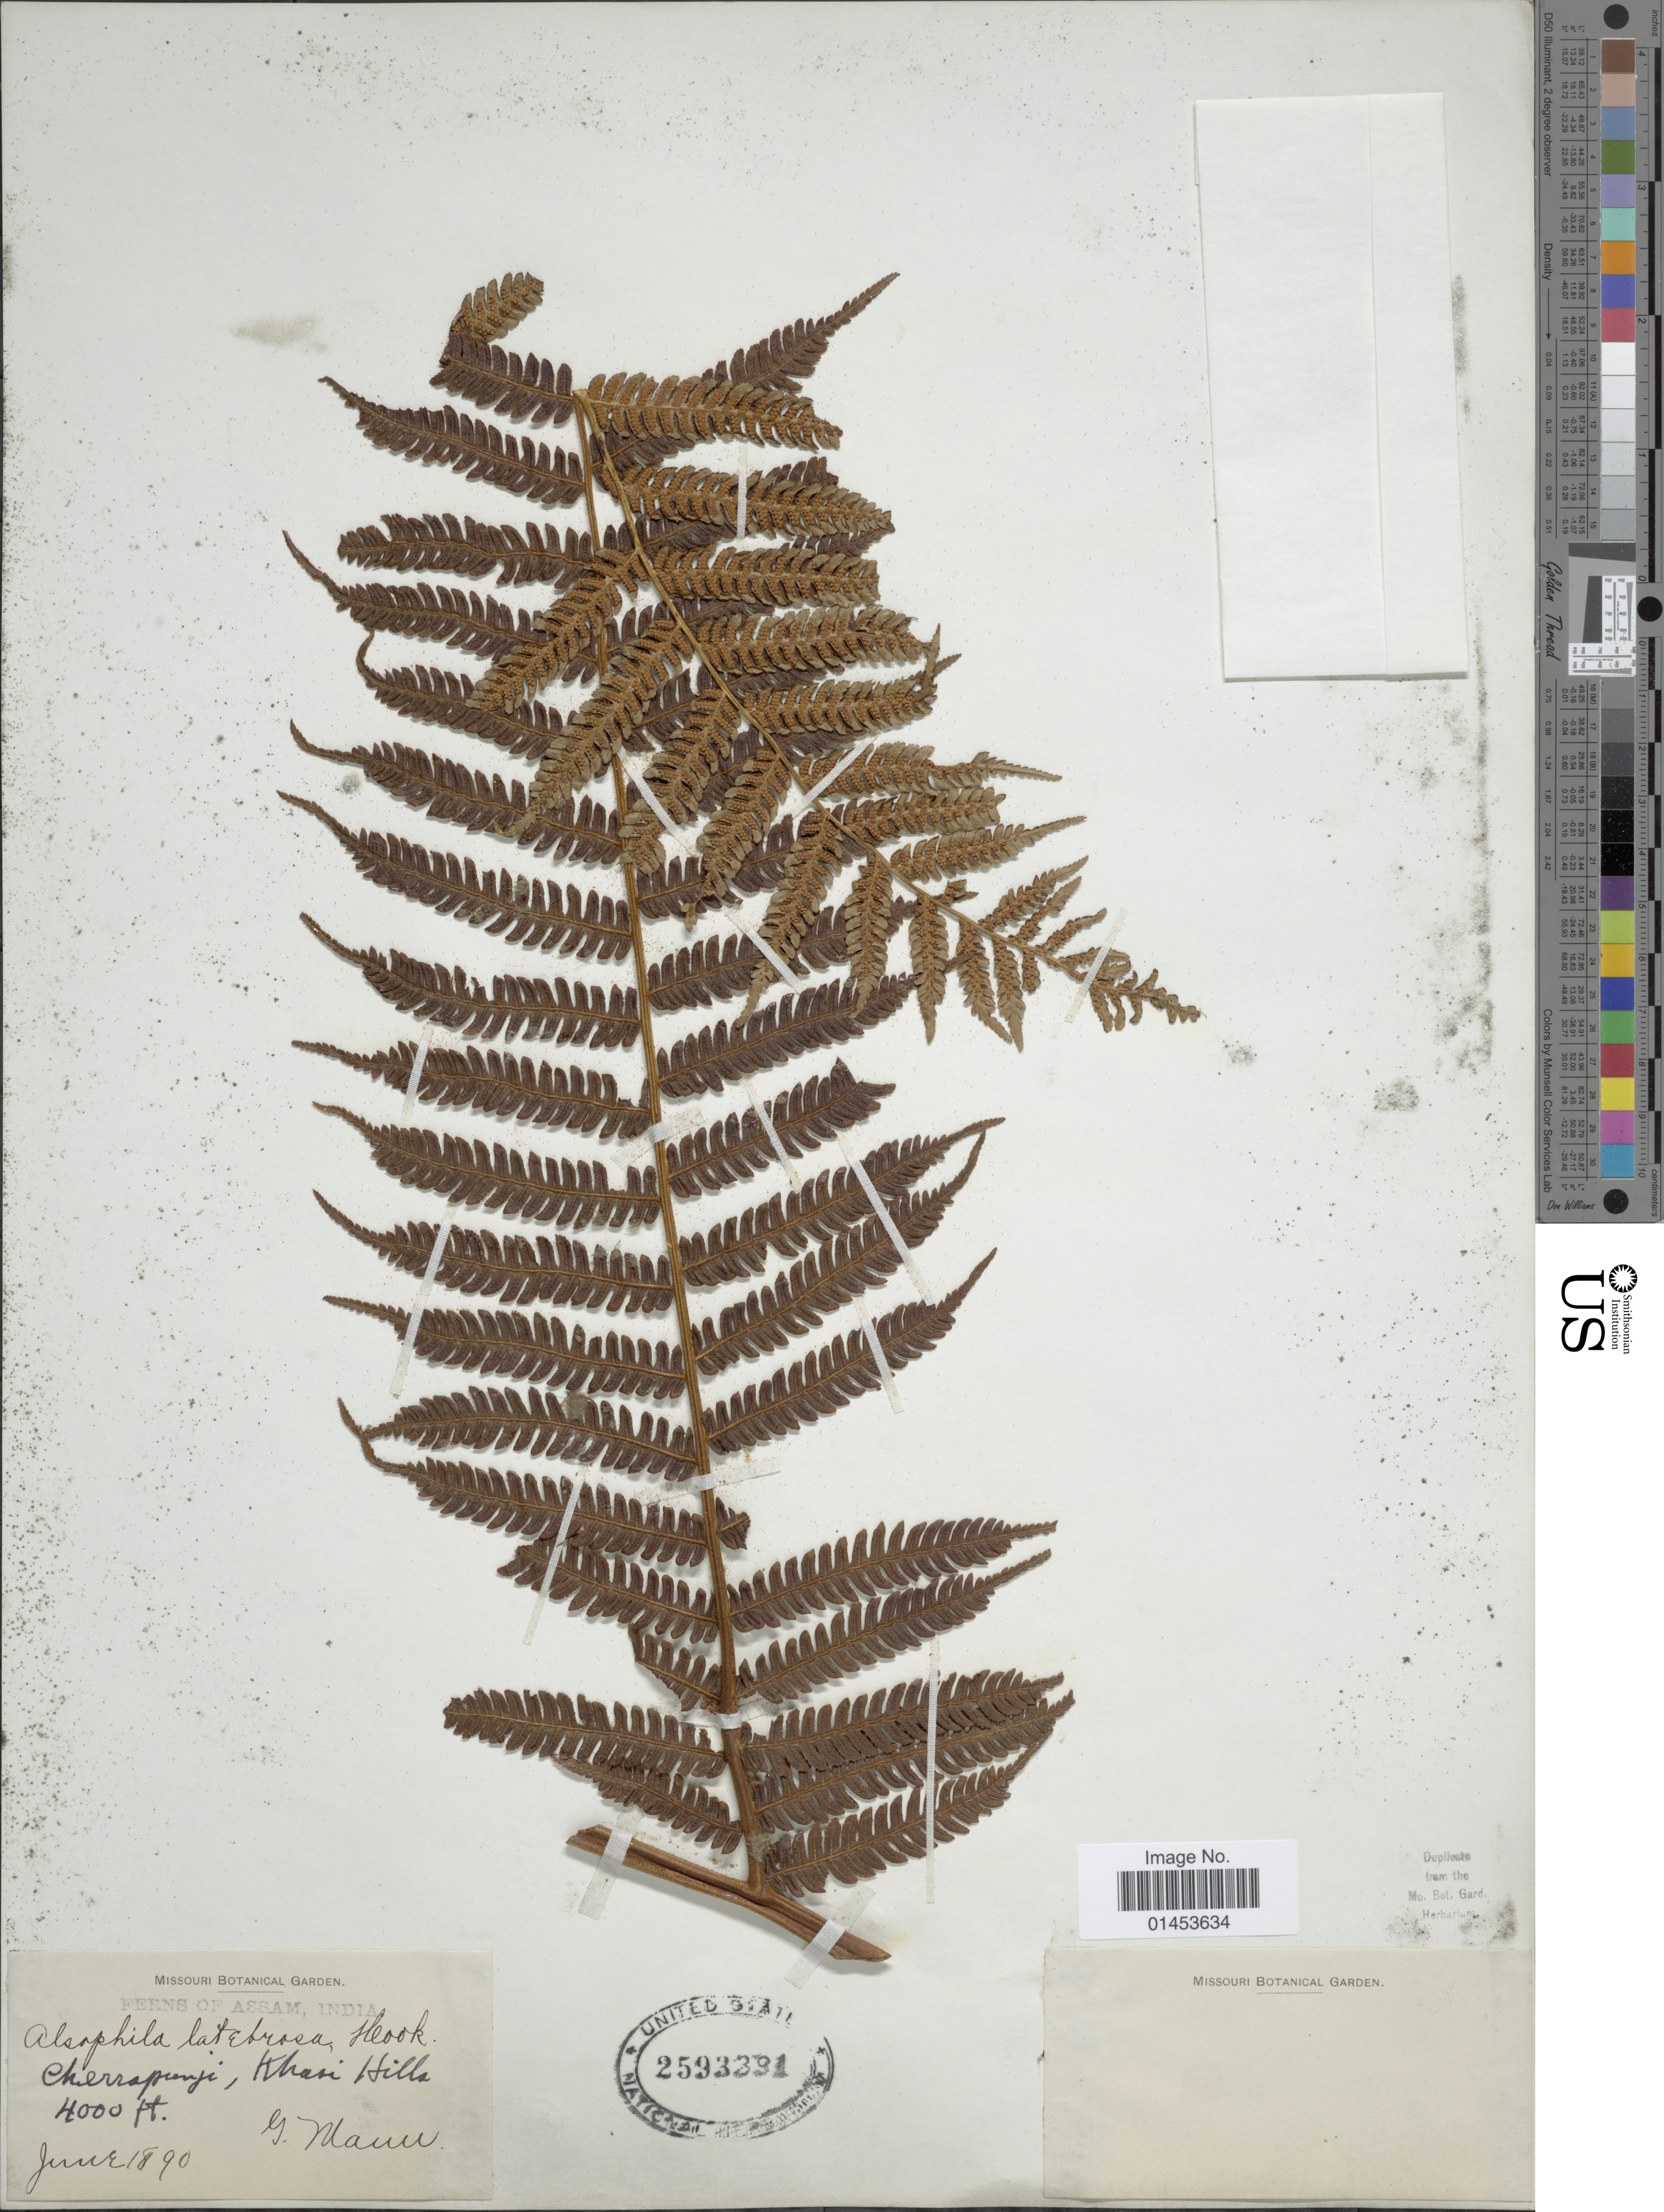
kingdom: Plantae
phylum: Tracheophyta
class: Polypodiopsida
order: Cyatheales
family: Cyatheaceae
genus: Cyathea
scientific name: Cyathea latebrosa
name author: (Wall. ex Hook.) Copel.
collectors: G. Mann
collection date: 1890-06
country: India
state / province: Meghalaya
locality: Cherrapunji, Khasi Hills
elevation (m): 1219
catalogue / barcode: US 2593391